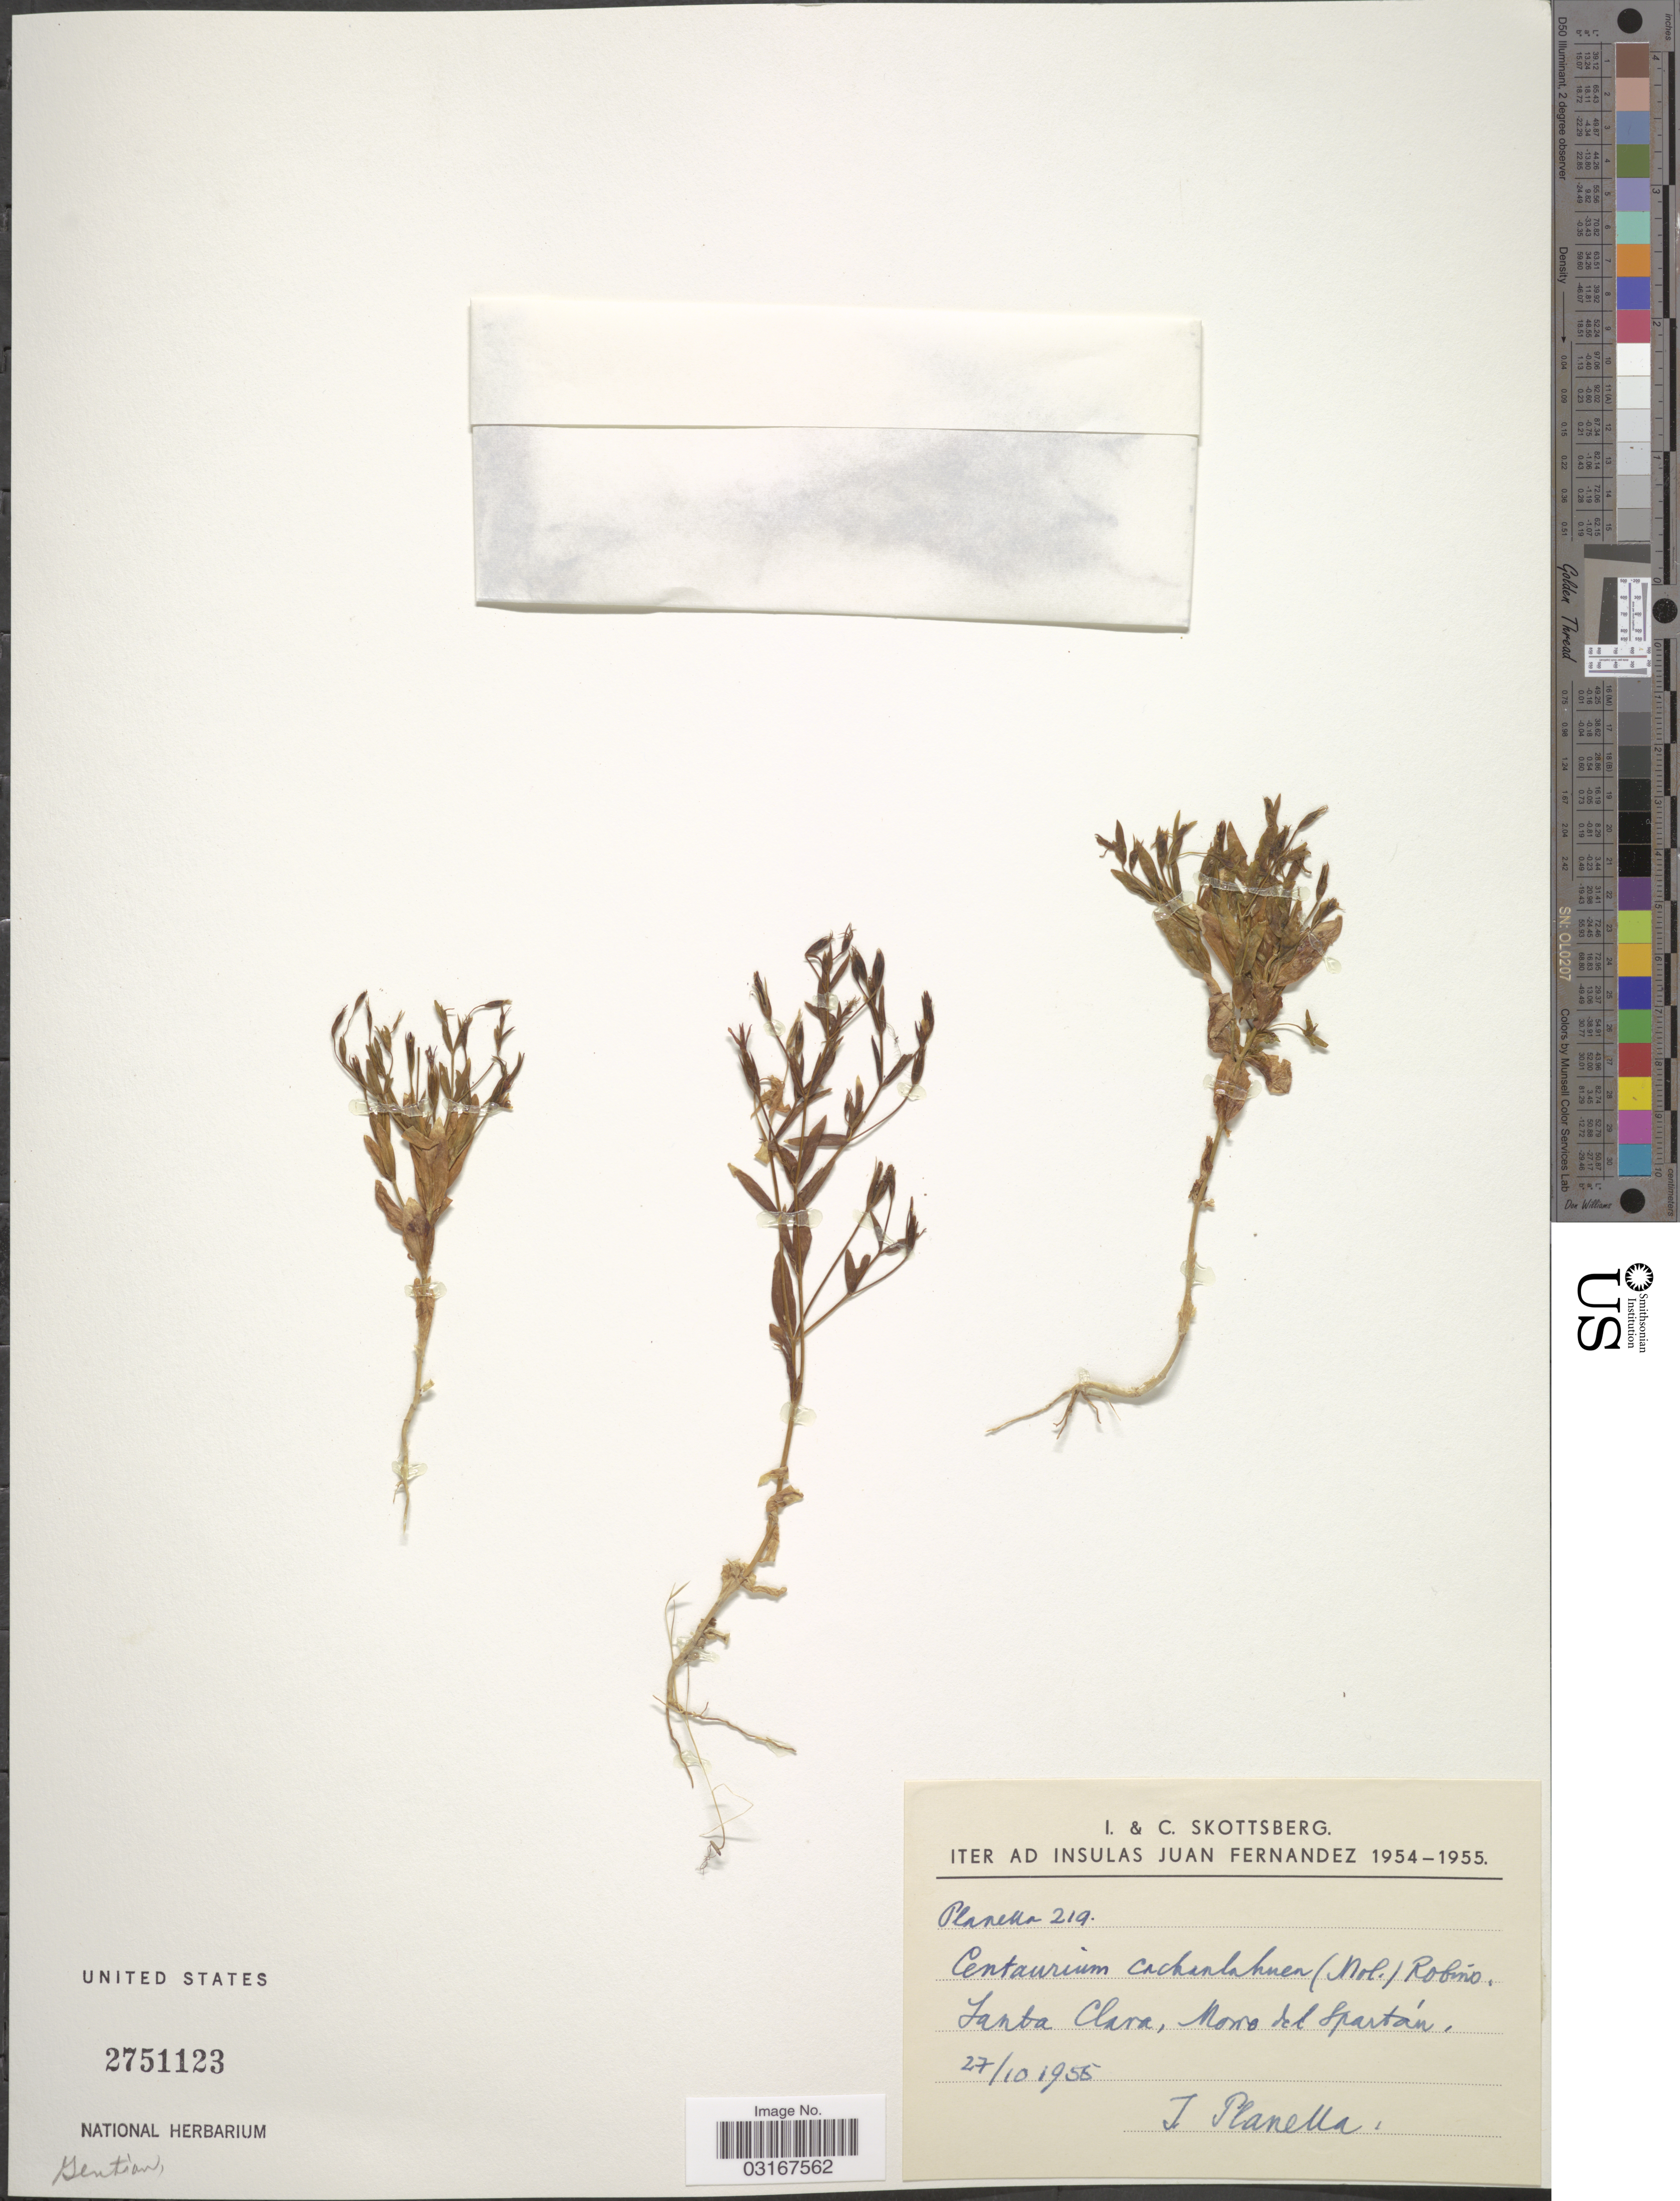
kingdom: Plantae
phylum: Tracheophyta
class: Magnoliopsida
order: Gentianales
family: Gentianaceae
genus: Centaurium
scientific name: Centaurium cachanlahuen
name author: B.L. Rob.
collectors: I. Planella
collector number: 219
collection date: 1955-10-27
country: Chile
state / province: Valparaíso (V)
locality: Iter ad Insulas Juan Fernandez. Santa Clara, Morro del Spartán.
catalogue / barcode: US 2751123